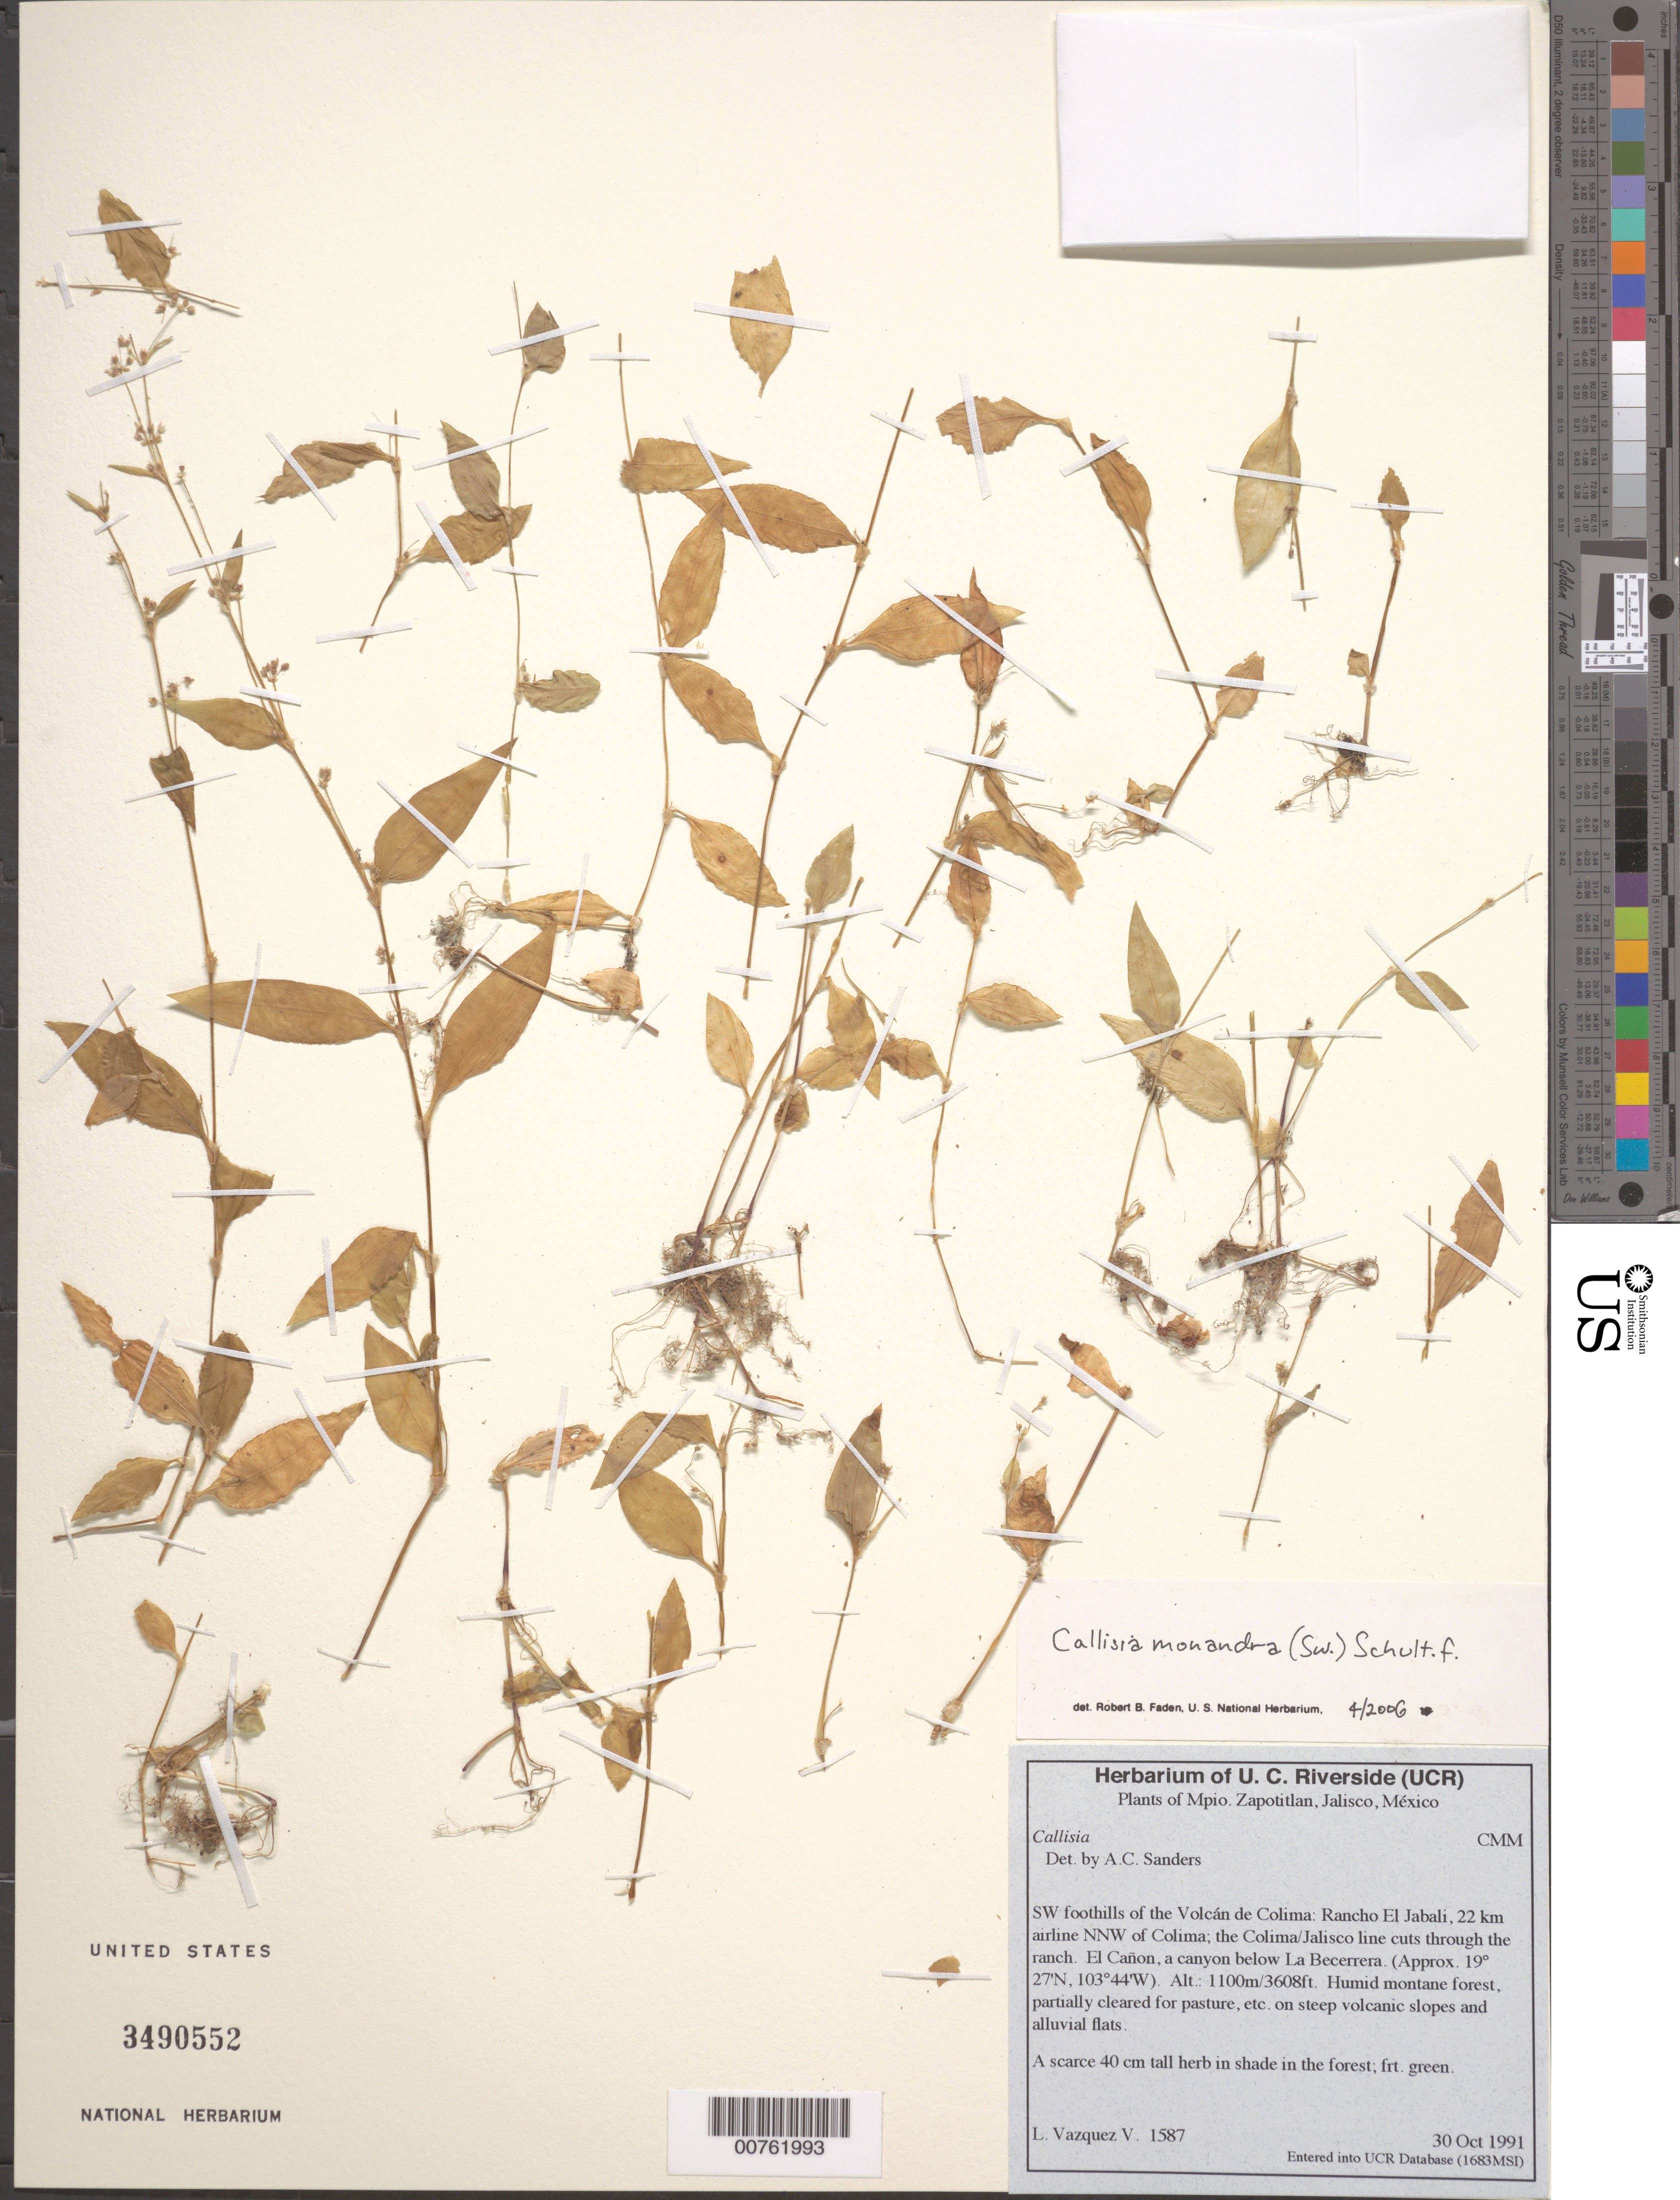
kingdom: Plantae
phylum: Tracheophyta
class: Liliopsida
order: Commelinales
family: Commelinaceae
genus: Callisia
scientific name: Callisia monandra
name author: (Sw.) Schult. & Schult. f.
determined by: Faden, Robert B., (US), Smithsonian Institution - National Museum of Natural History (UNITED STATES)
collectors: L. Vazquez V.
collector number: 1587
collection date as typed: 30 Oct 1991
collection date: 1991-10-30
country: Mexico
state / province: Jalisco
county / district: Zapotitlán de Vadillo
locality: SW foothills of the Volcan de Colima: Rancho El Jabali, 22 km airline NNW of Colima; the Colima/Jalisco line cuts through the ranch. El Canon, a canyon below La Becerrera.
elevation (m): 1100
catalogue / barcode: US 3490552